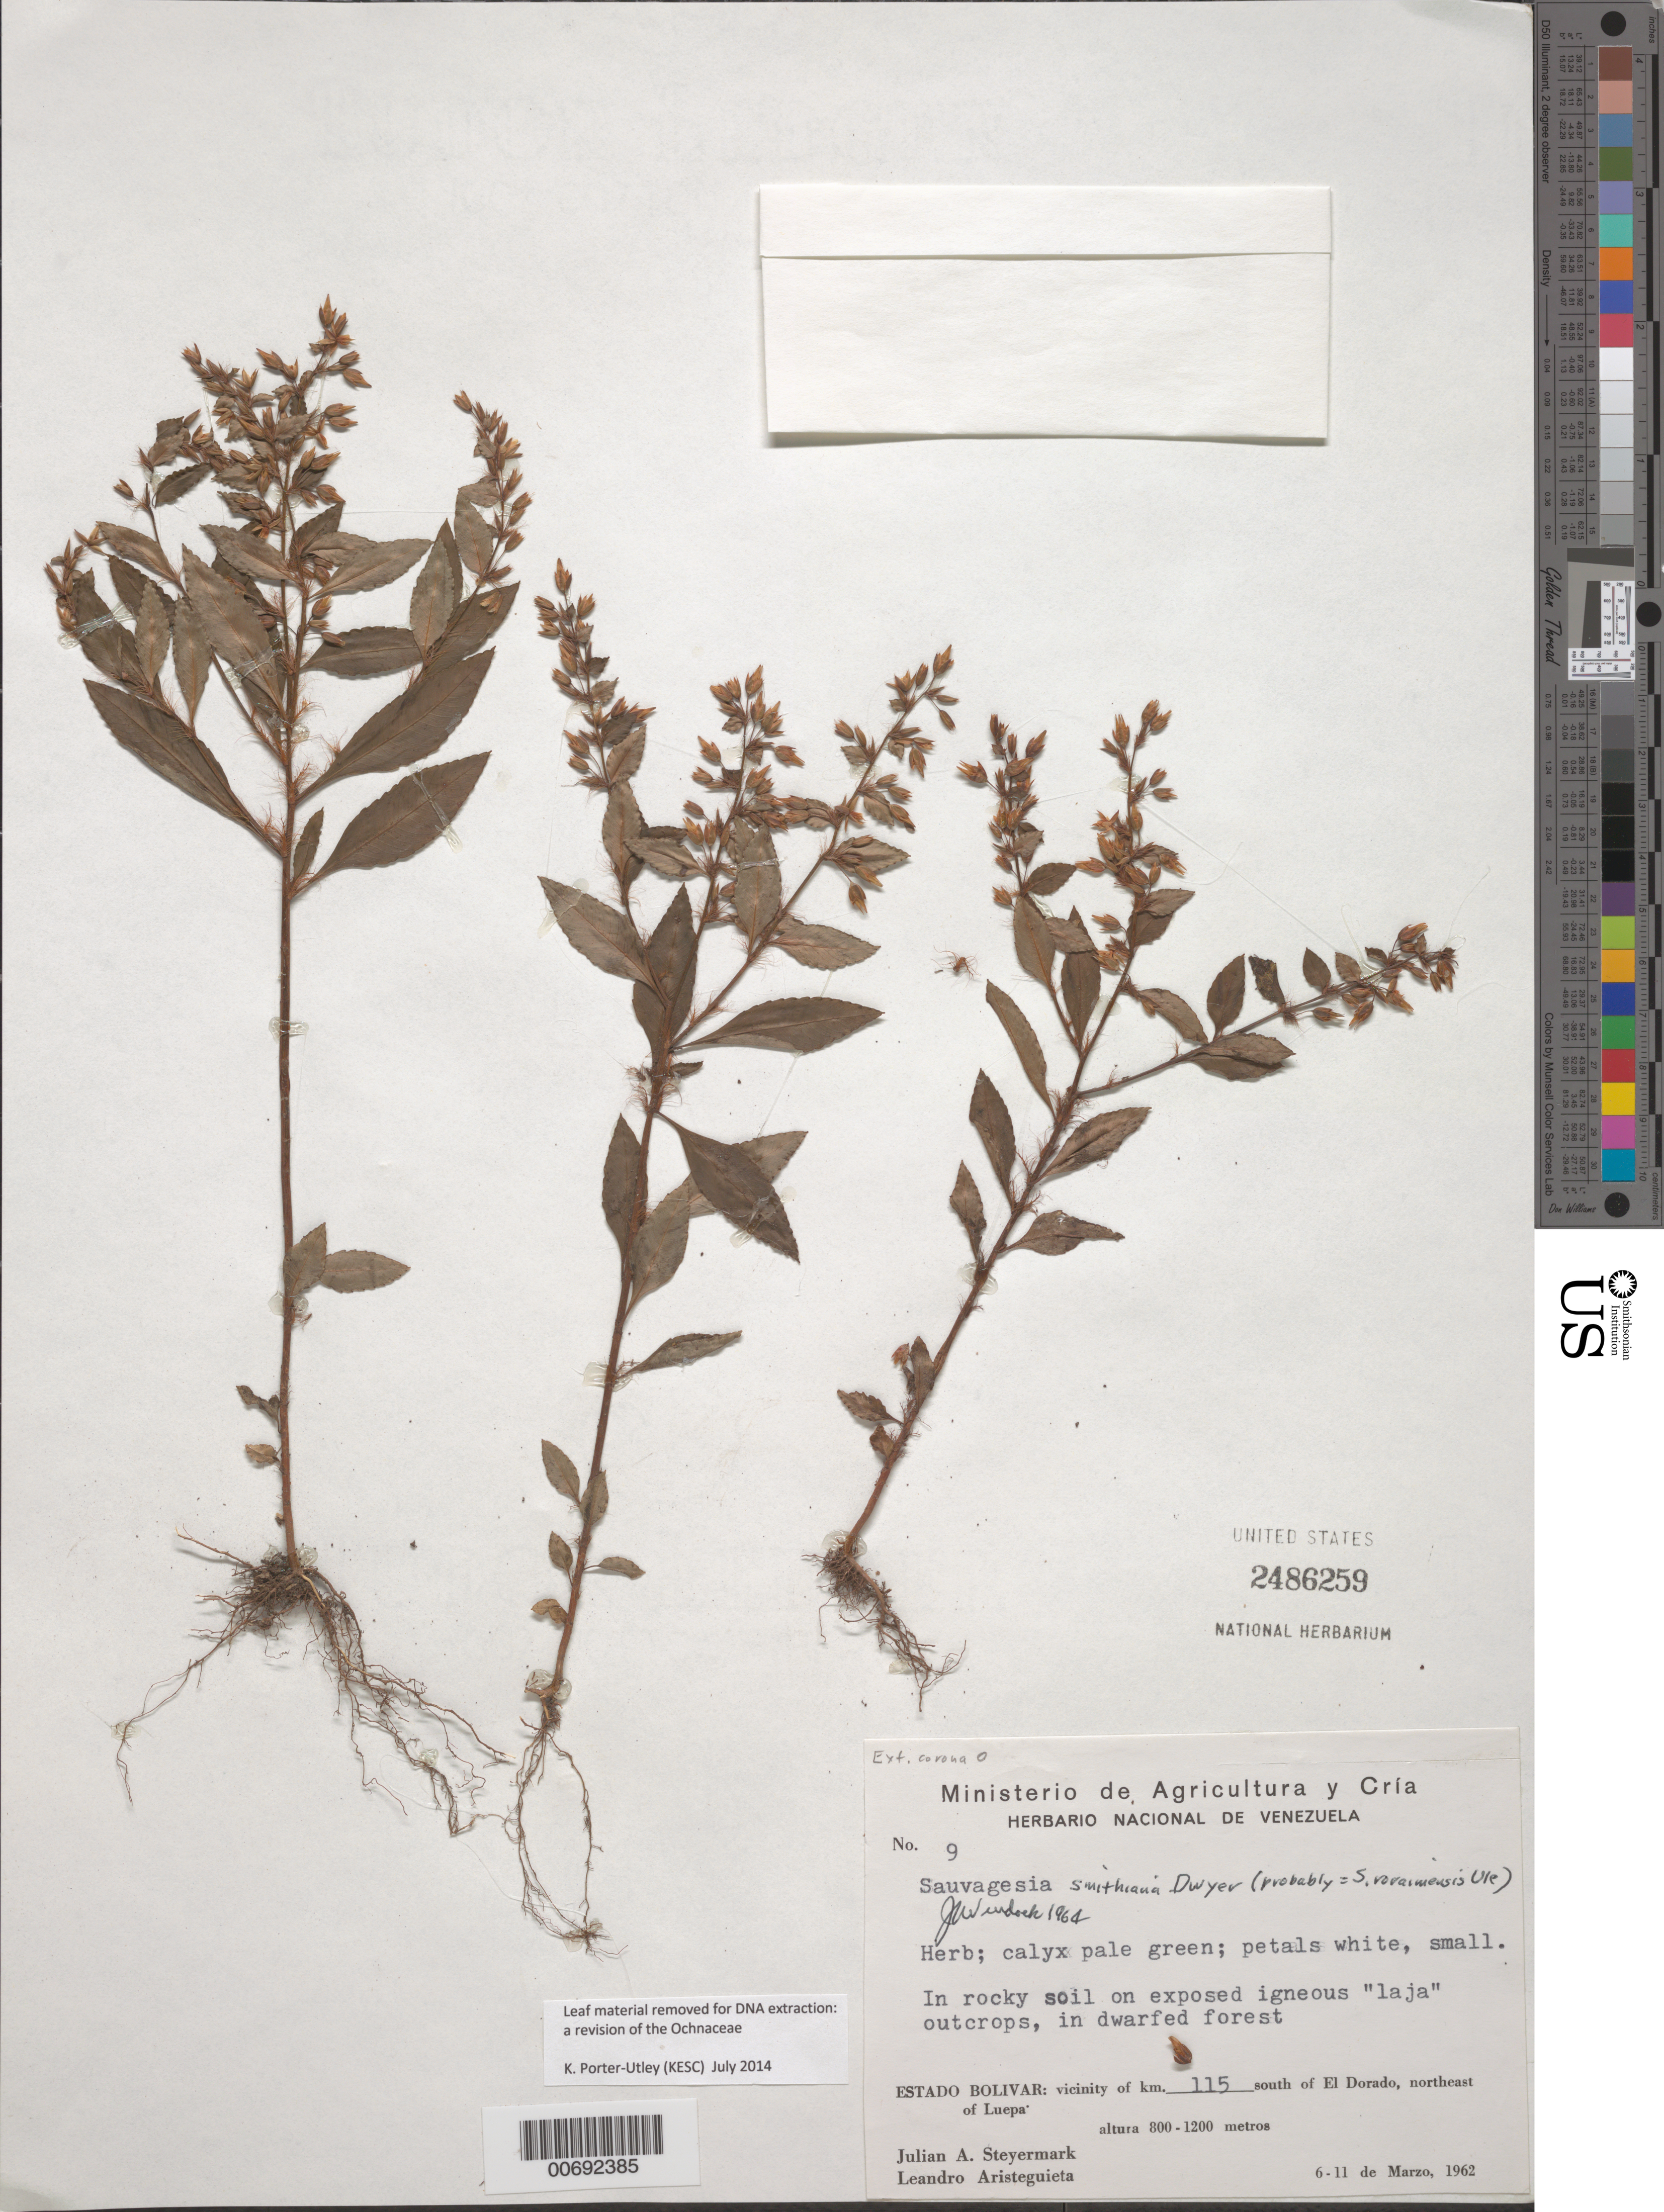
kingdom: Plantae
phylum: Tracheophyta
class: Magnoliopsida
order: Malpighiales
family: Ochnaceae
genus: Sauvagesia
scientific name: Sauvagesia smithiana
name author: Dwyer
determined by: Wurdack, John J., (US), US (UNITED STATES)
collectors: J. Steyermark & L. Aristeguieta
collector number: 62 9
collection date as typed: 6-Mar-62 to 11-Mar-62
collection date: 1962-03-06/1962-03-11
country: Venezuela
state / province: Bolívar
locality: El Dorado, 115 km S of, NE of Luepa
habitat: Rocky soil on exposed igneous laja outcrops, in dwarfed forest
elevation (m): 800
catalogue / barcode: US 2486259